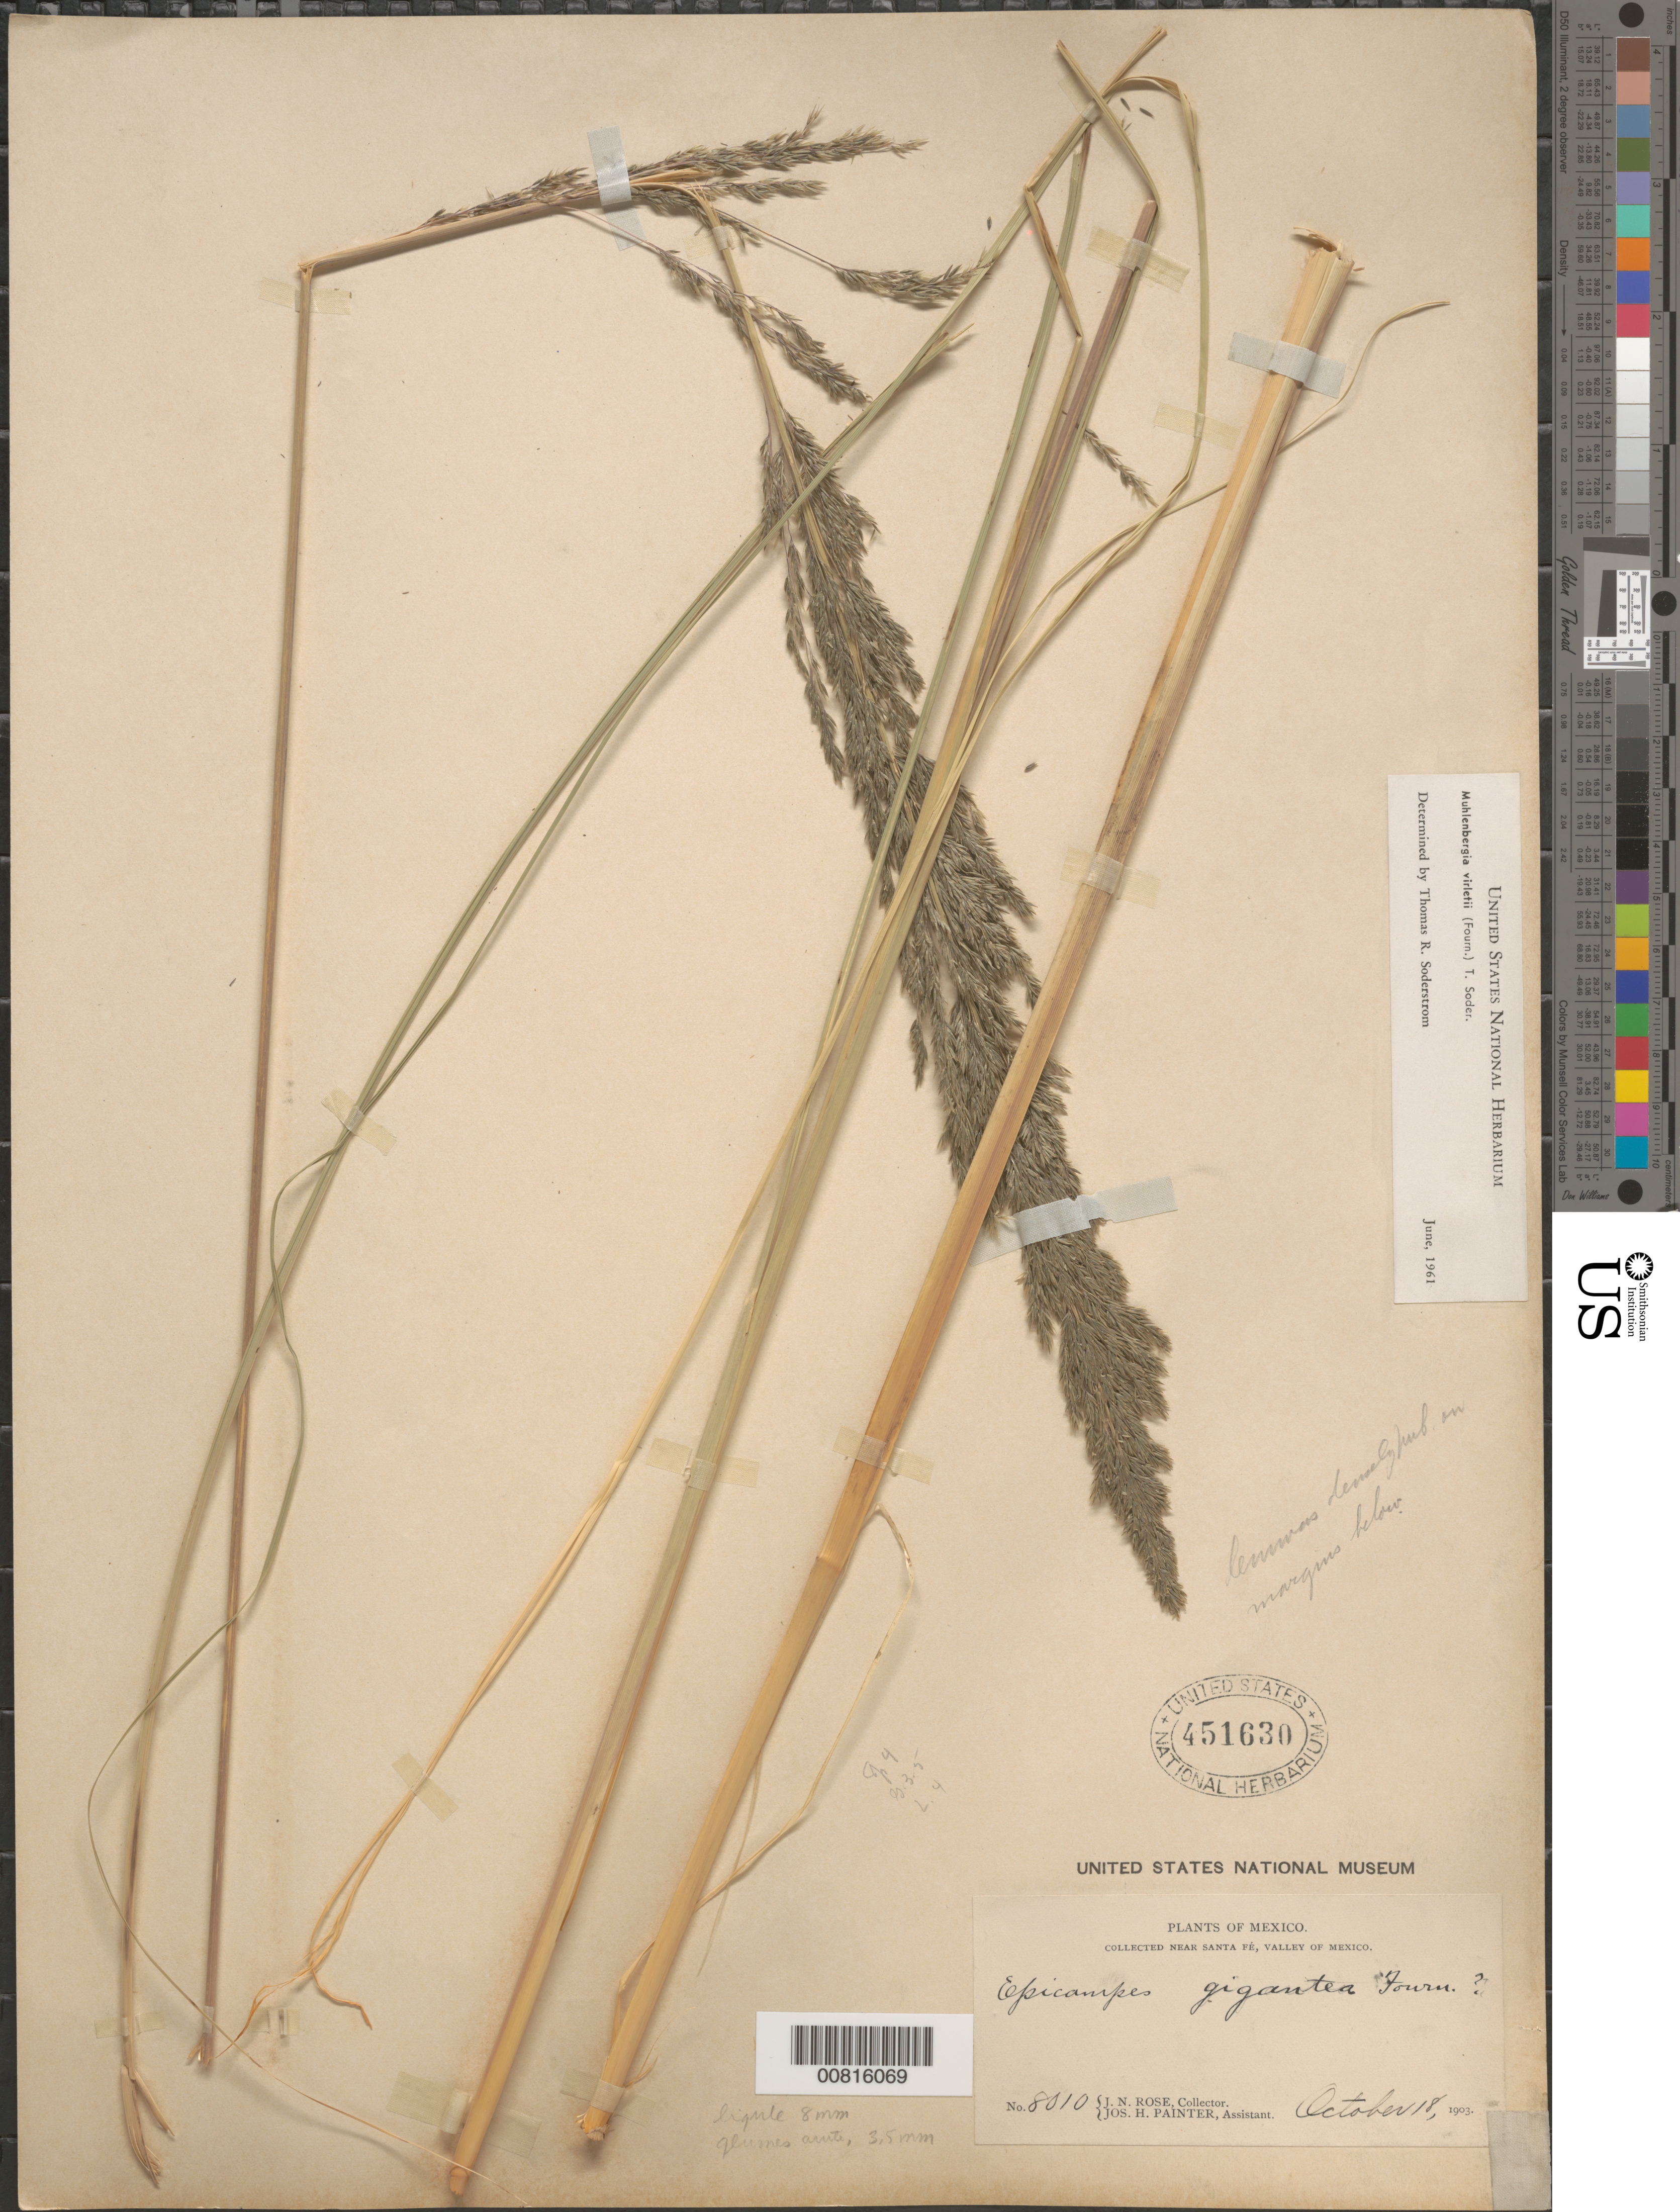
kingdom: Plantae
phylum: Tracheophyta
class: Liliopsida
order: Poales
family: Poaceae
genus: Muhlenbergia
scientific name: Muhlenbergia virletii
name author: (E. Fourn.) Soderstr.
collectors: J. N. Rose & J. H. Painter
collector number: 8010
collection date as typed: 18 Oct 1903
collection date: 1903-10-18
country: Mexico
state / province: Distrito Federal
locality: Near Santa Fe, Valley of Mexico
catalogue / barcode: US 451630